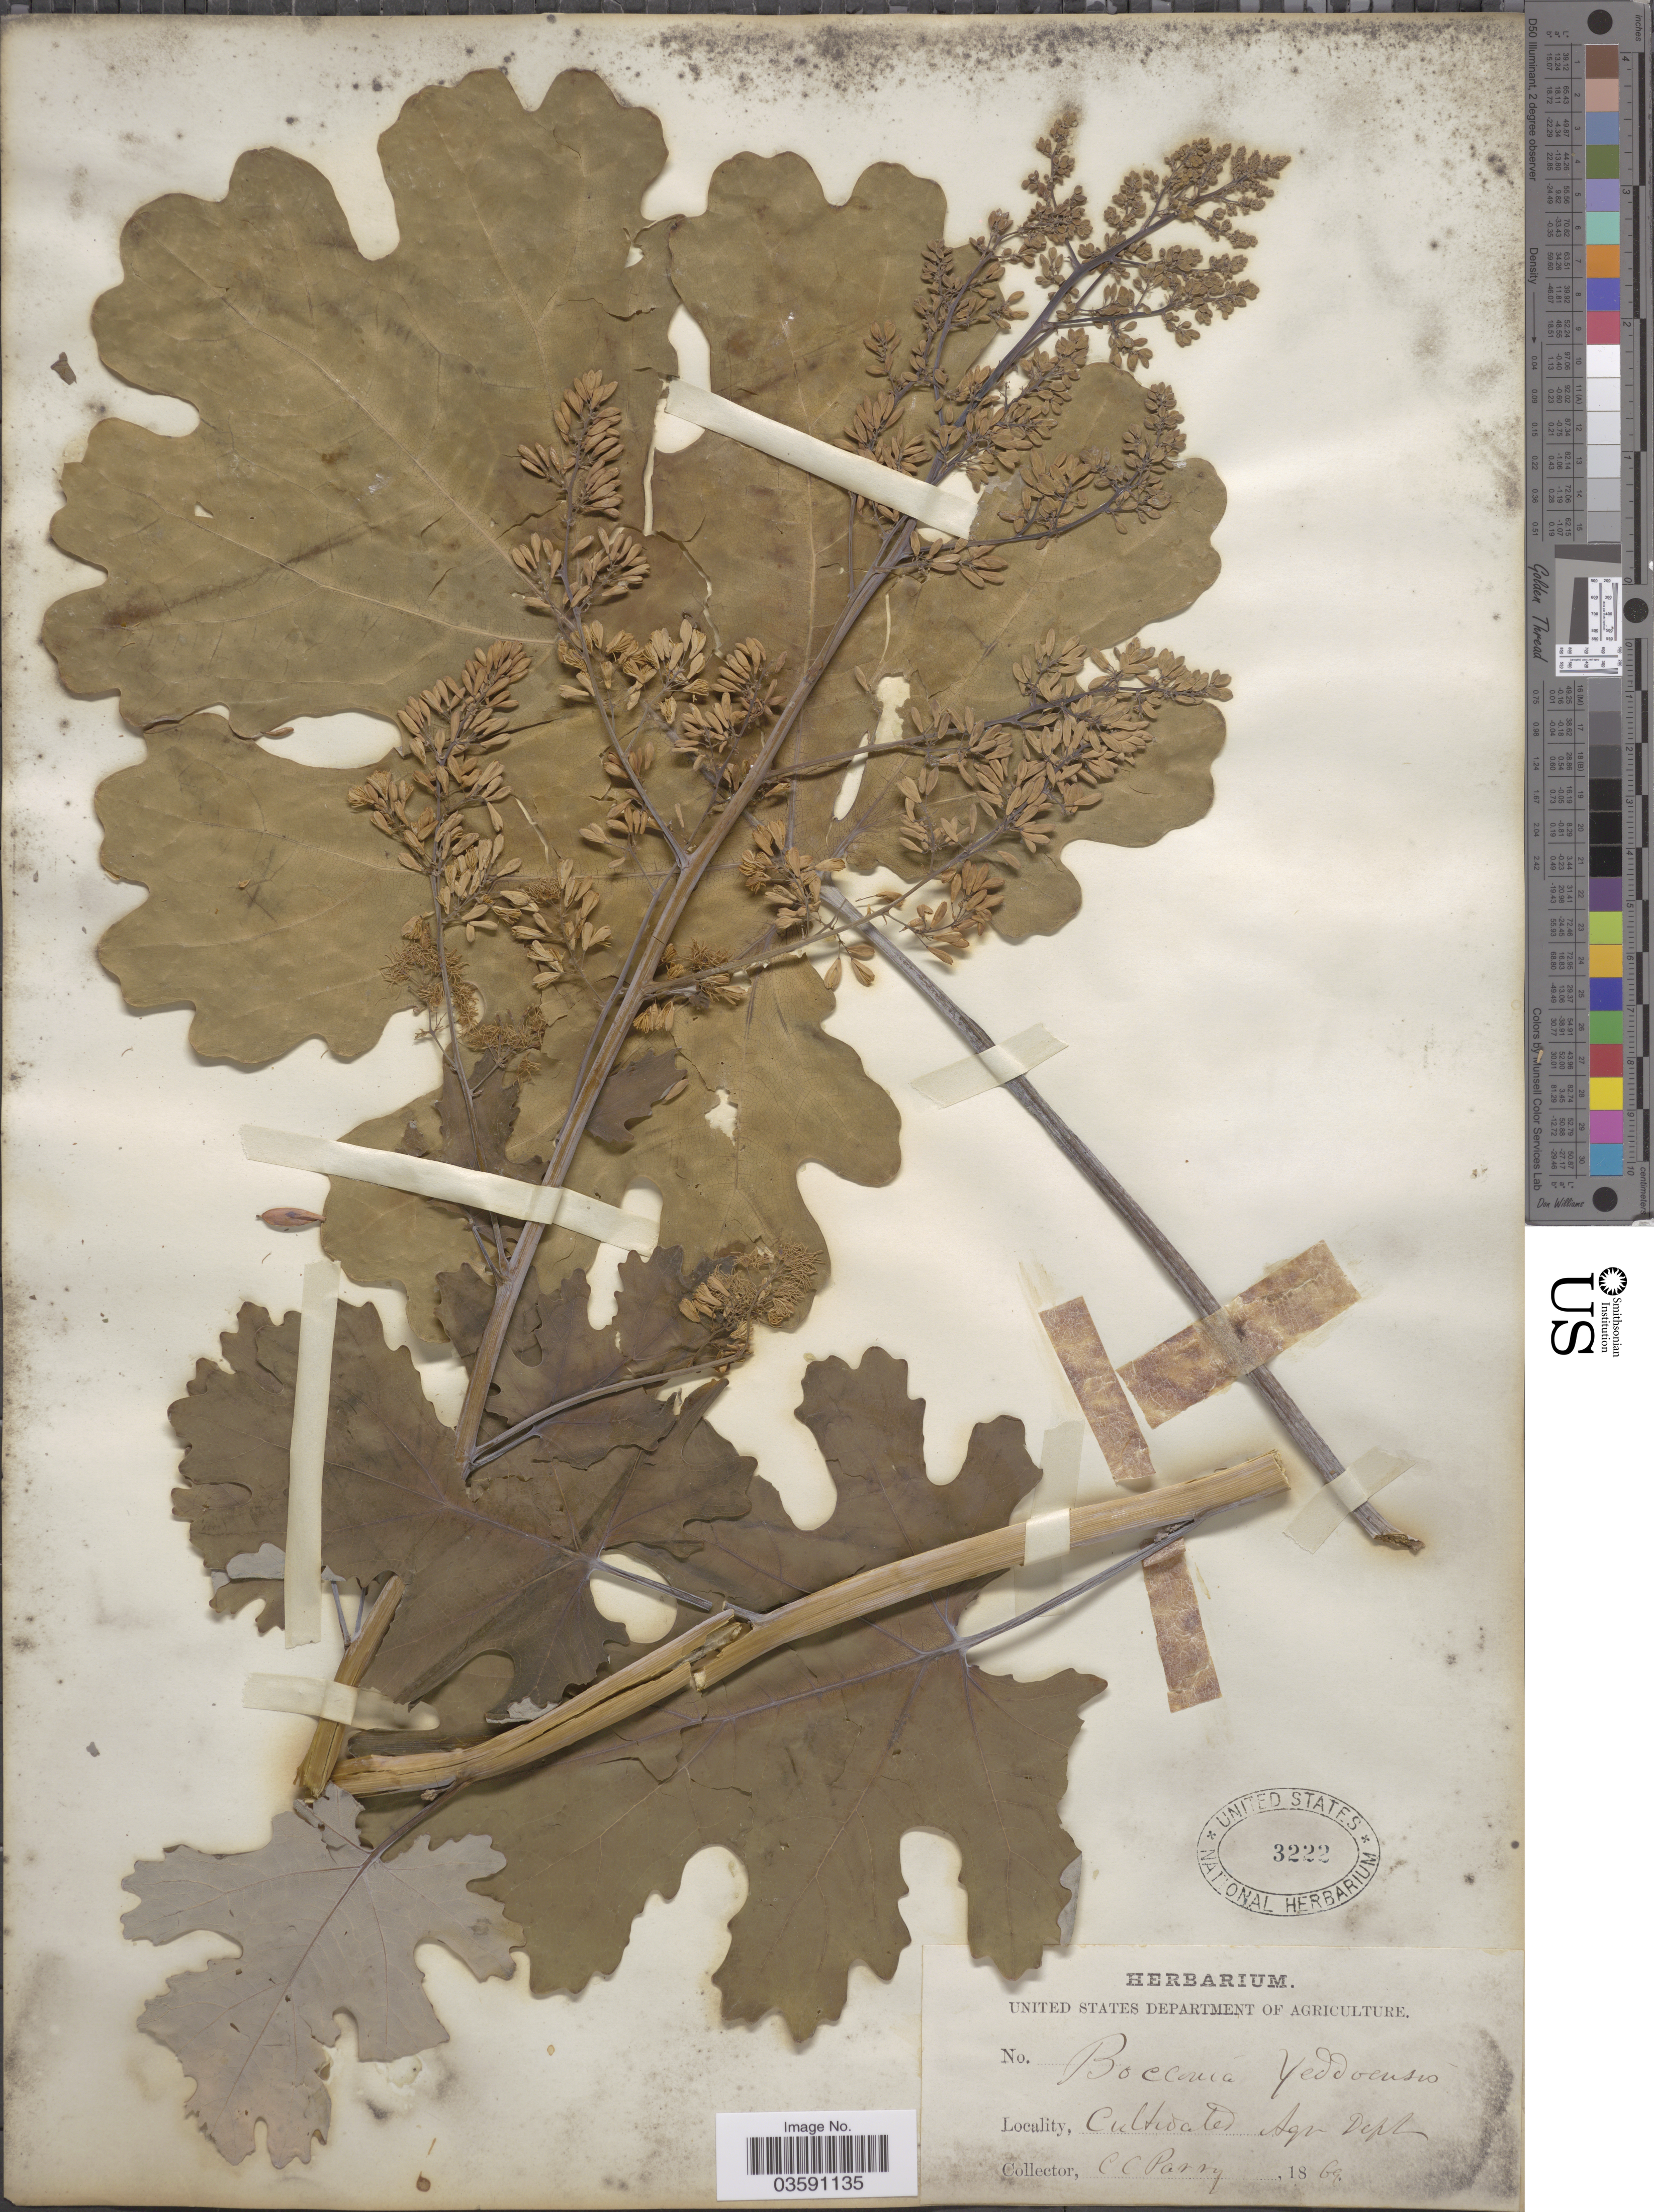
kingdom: Plantae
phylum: Tracheophyta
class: Magnoliopsida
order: Ranunculales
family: Papaveraceae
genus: Macleaya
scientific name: Macleaya cordata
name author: (Willd.) R. Br.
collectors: C. C. Parry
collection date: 1869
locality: Agr Dept.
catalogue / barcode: US 3222